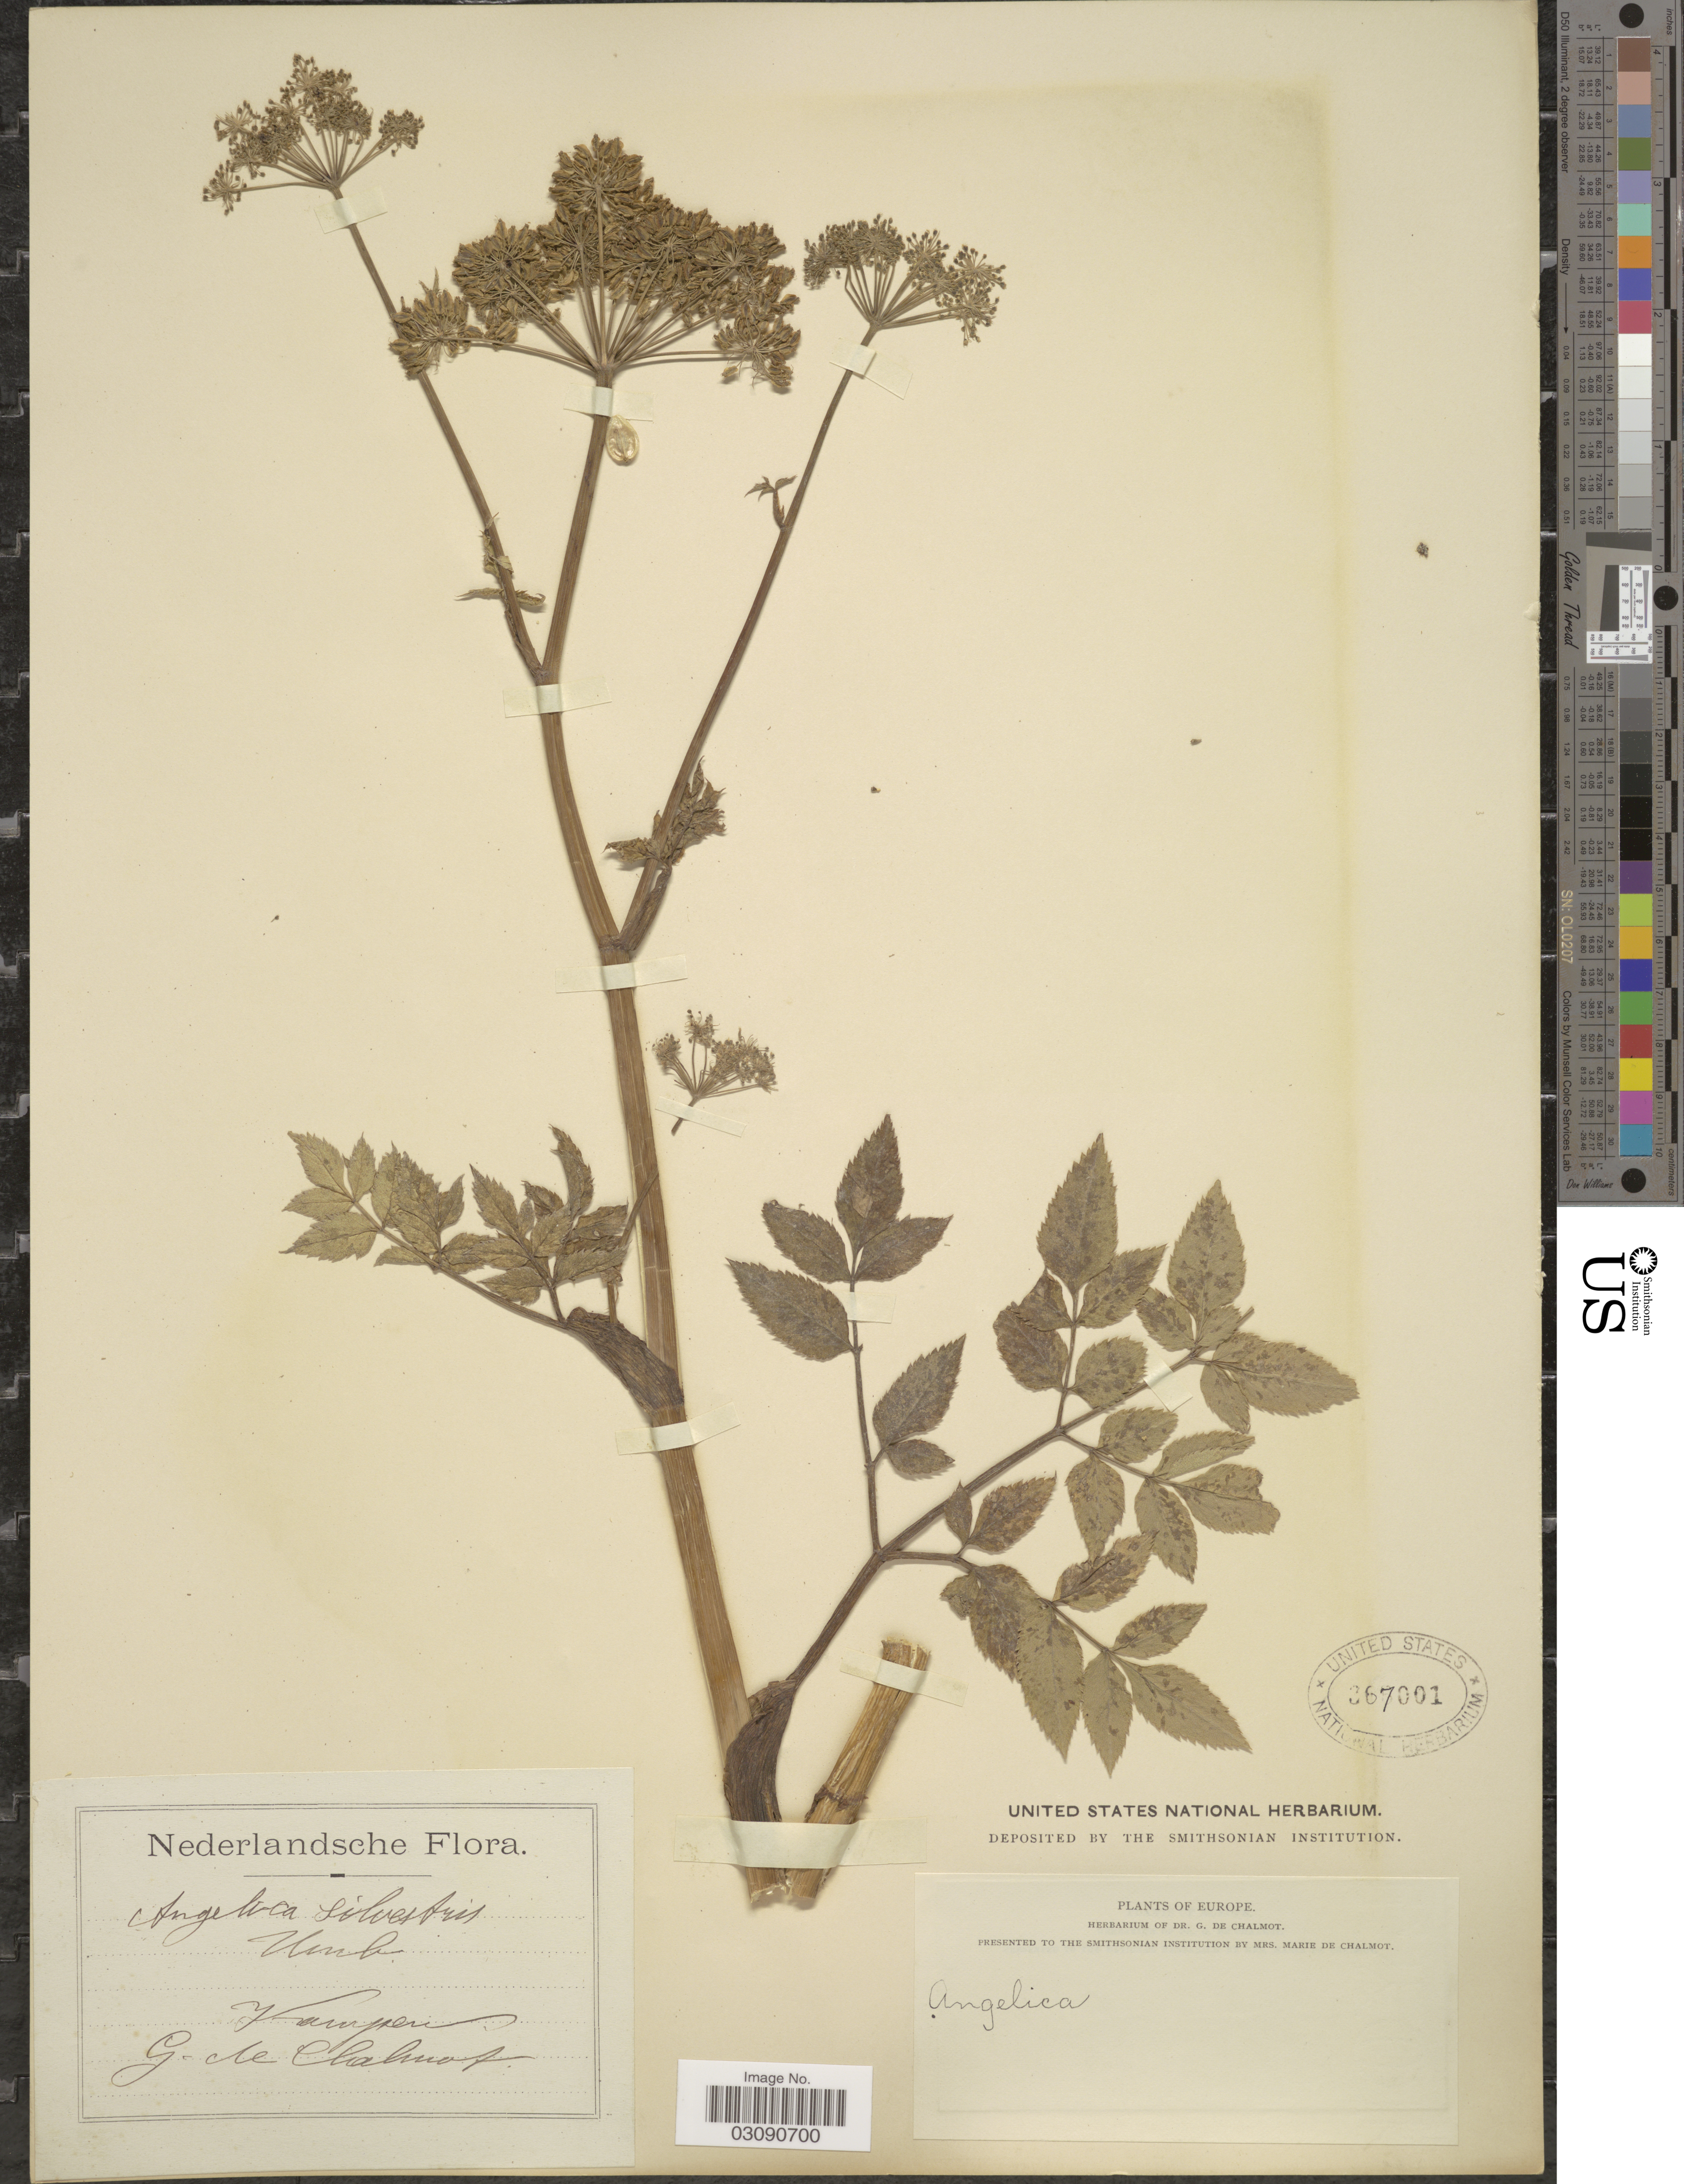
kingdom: Plantae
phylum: Tracheophyta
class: Magnoliopsida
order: Apiales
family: Apiaceae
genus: Angelica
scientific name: Angelica sp.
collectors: G. de Chalmot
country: Netherlands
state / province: Overijssel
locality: Nederlandsche, Kampen.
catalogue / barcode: US 367001